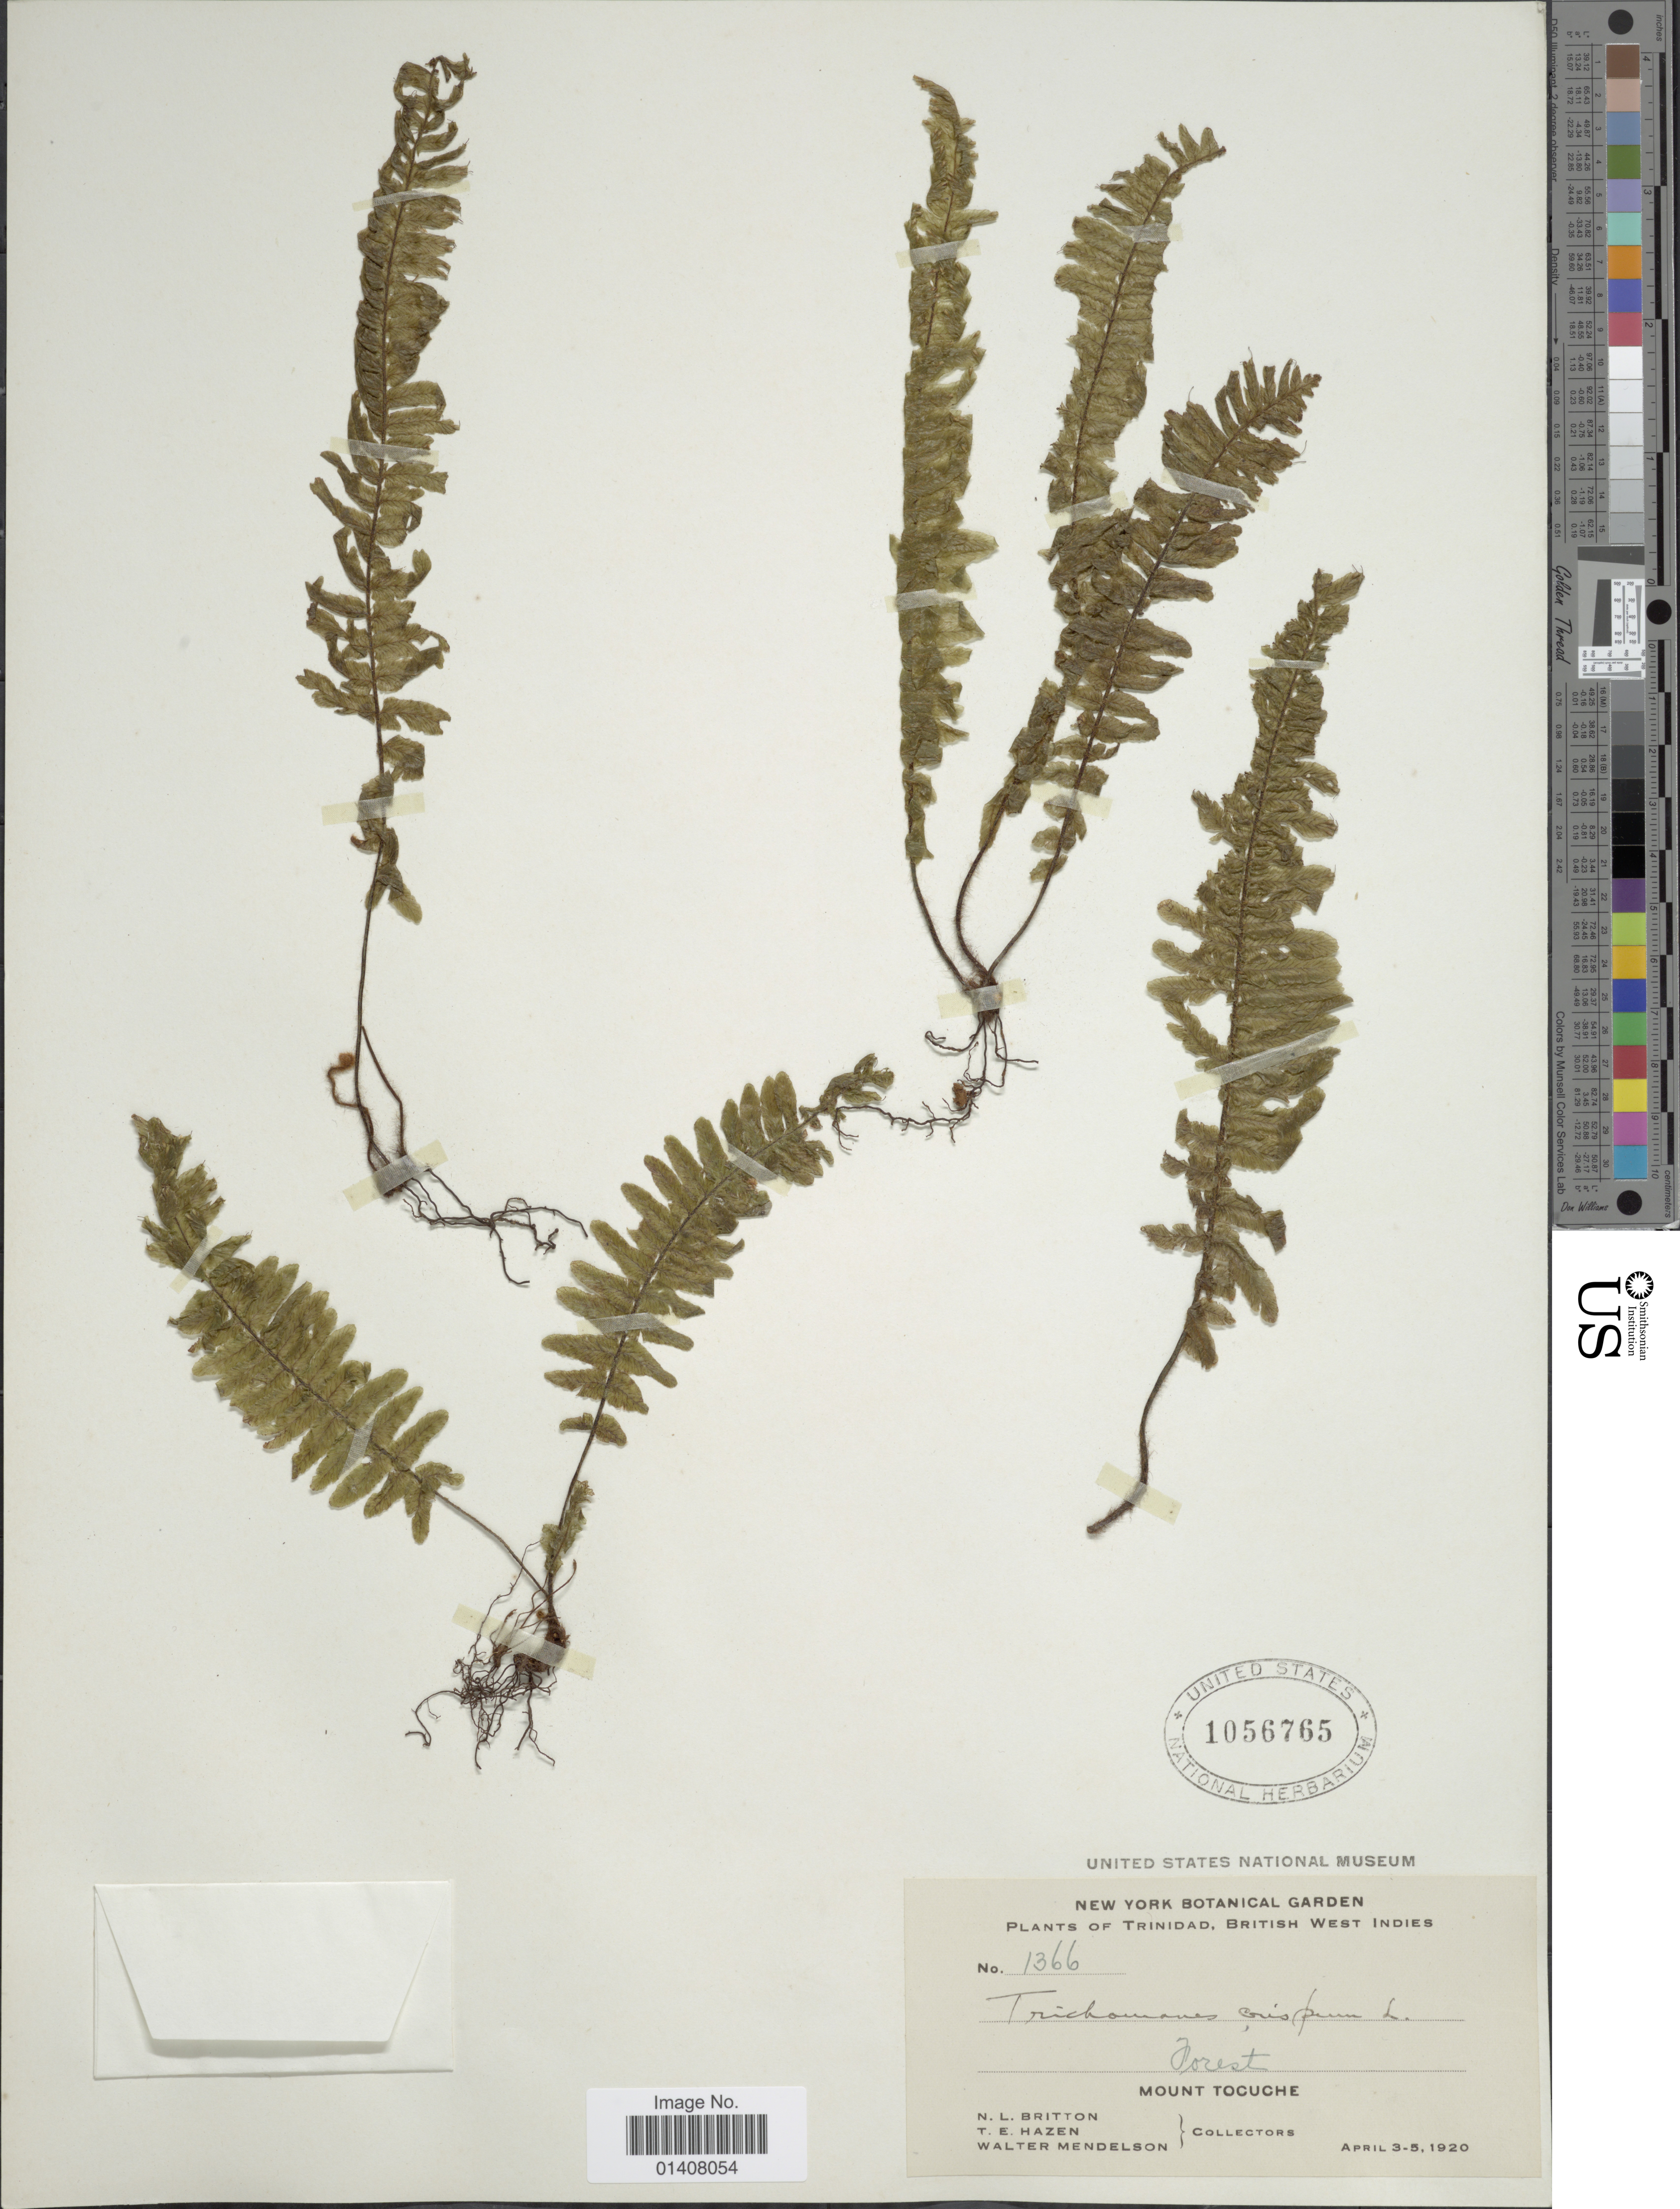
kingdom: Plantae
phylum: Tracheophyta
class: Polypodiopsida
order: Hymenophyllales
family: Hymenophyllaceae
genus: Trichomanes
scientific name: Trichomanes crispum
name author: L.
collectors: N. Britton, T. E. Hazen & W. Mendelson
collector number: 1366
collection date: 1920-04-03/1920-04-05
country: Trinidad and Tobago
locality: Trinidad, British West Indies, Mount Tocuche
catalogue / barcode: US 1056765